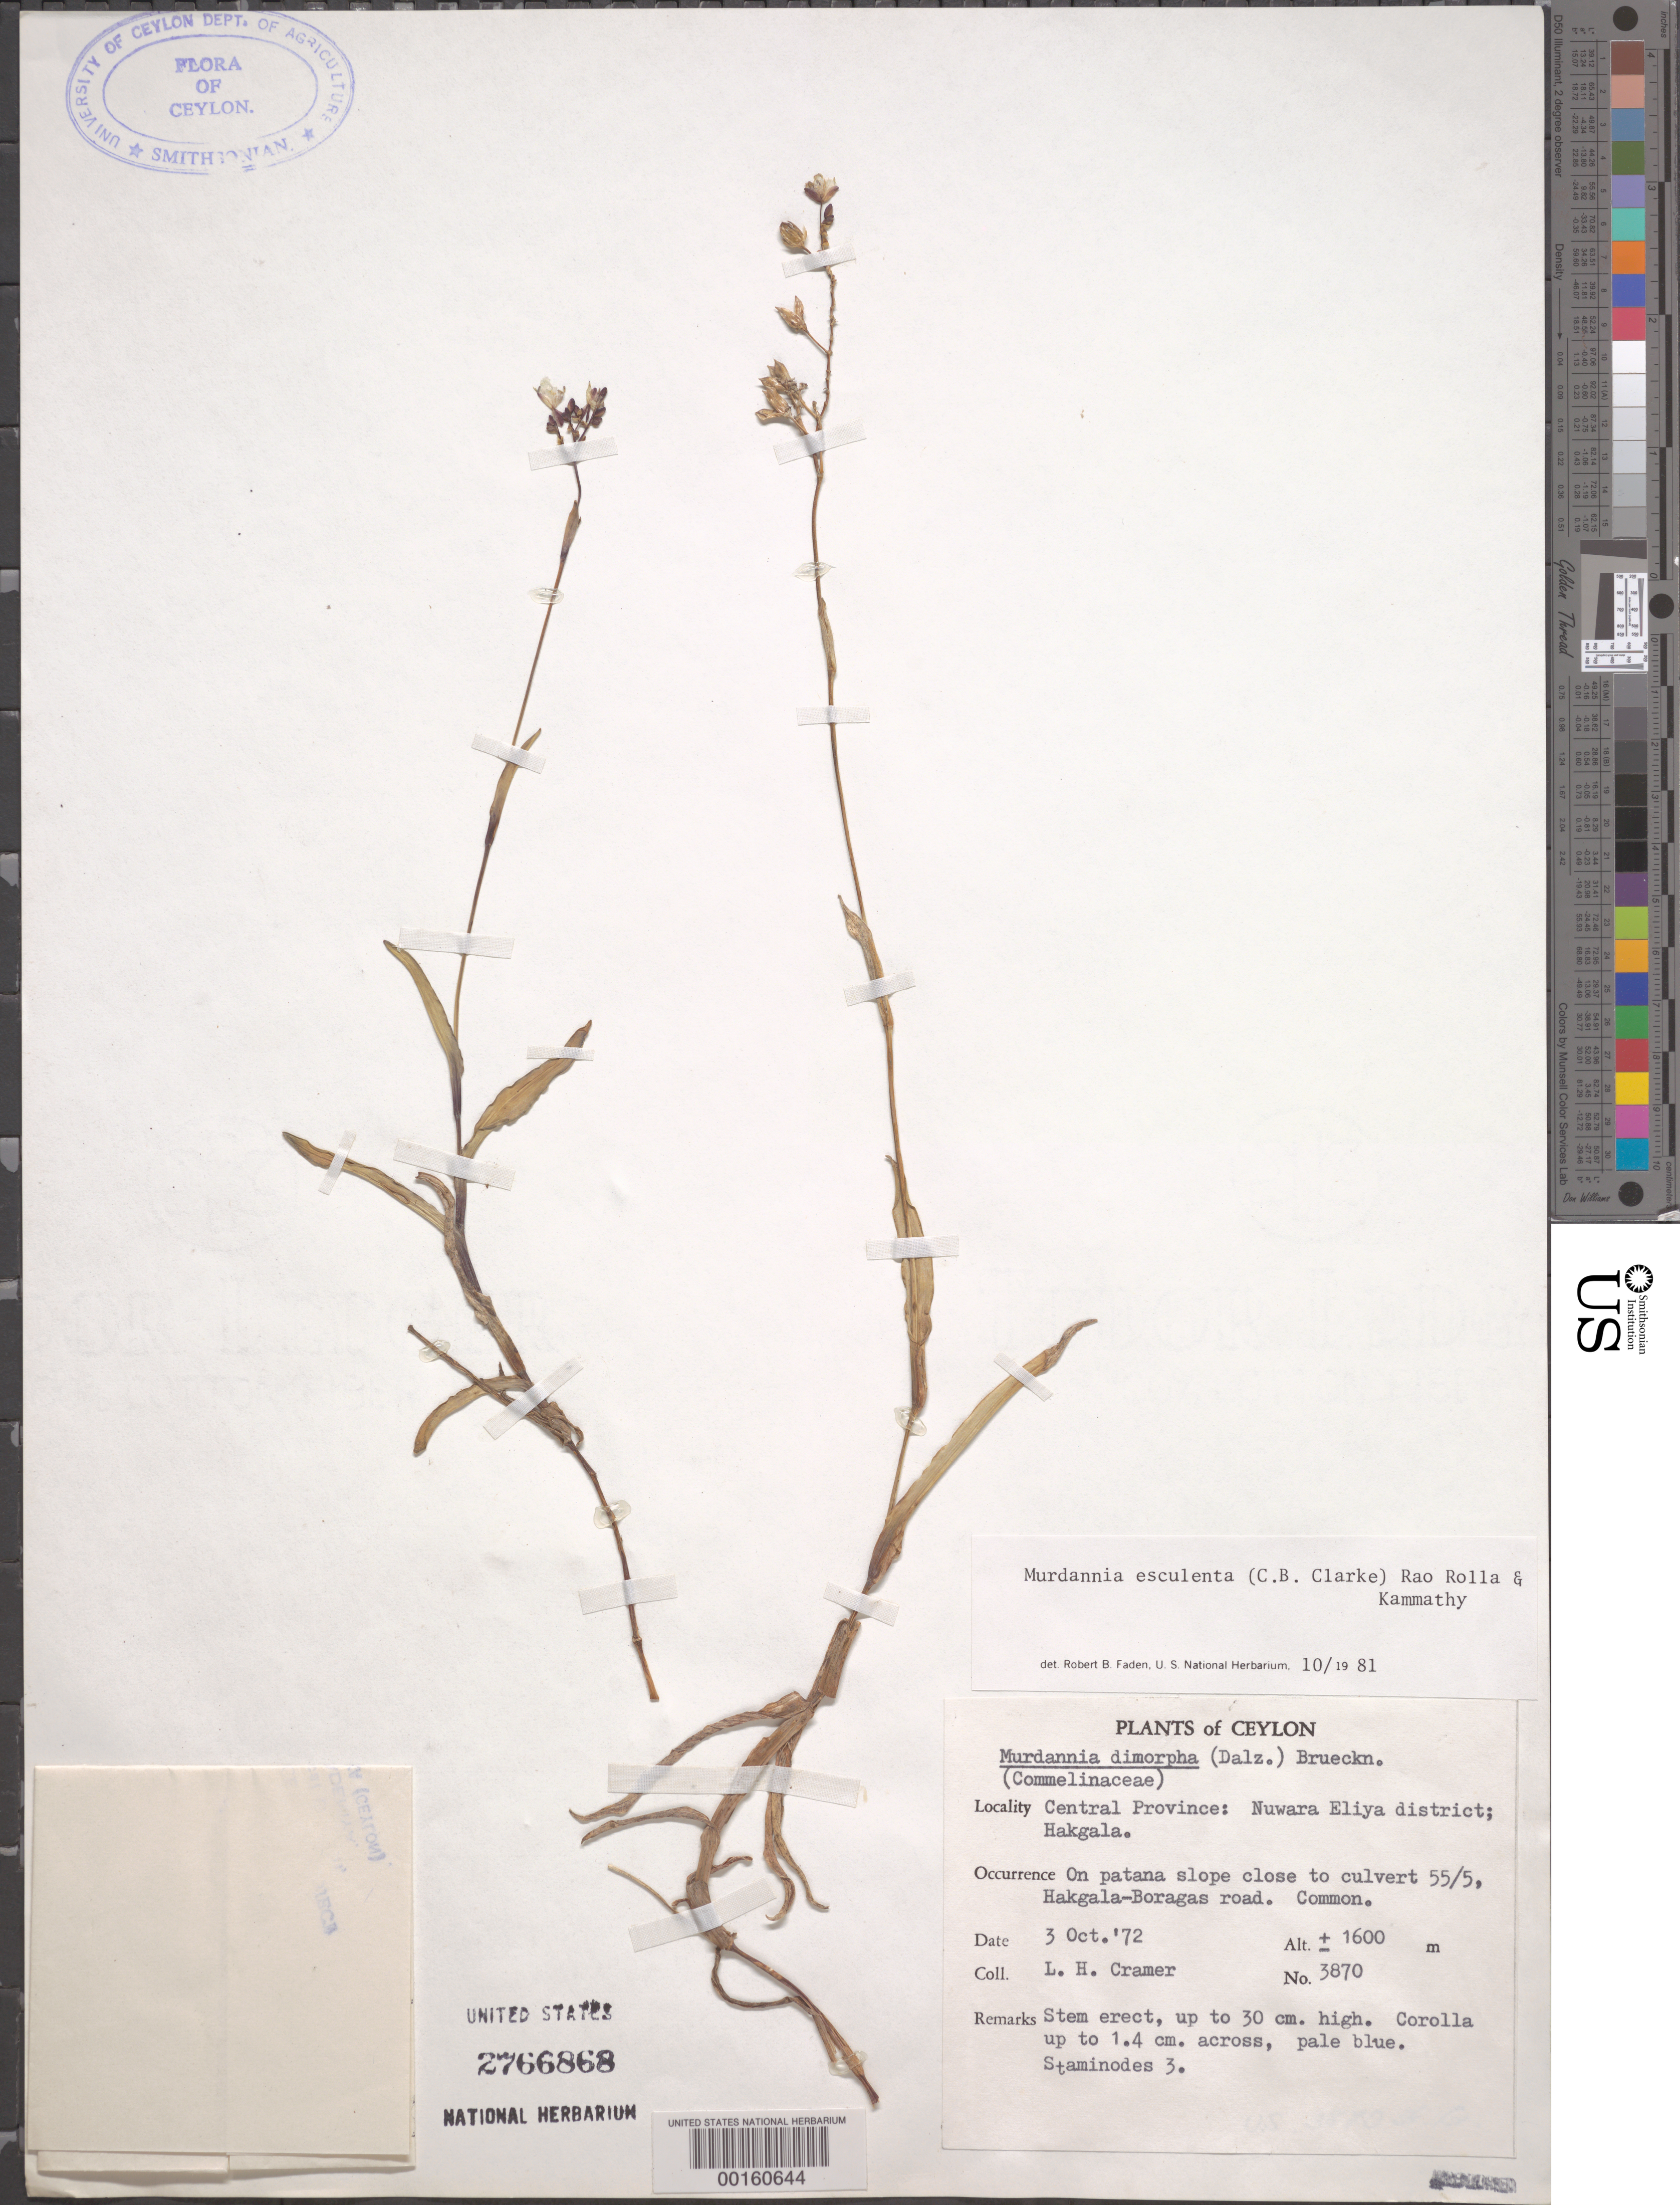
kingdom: Plantae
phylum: Tracheophyta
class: Liliopsida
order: Commelinales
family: Commelinaceae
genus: Murdannia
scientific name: Murdannia esculenta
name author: (Wall. ex C.B. Clarke) Abeyw.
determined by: Faden, Robert B., (US), Smithsonian Institution - National Museum of Natural History (UNITED STATES)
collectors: L. H. Cramer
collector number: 3870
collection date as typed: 03 Oct 1972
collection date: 1972-10-03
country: Sri Lanka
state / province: Central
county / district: Nuwara Eliya Dist.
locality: Hakgala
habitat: Slope near culvert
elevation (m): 1600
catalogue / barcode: US 2766868